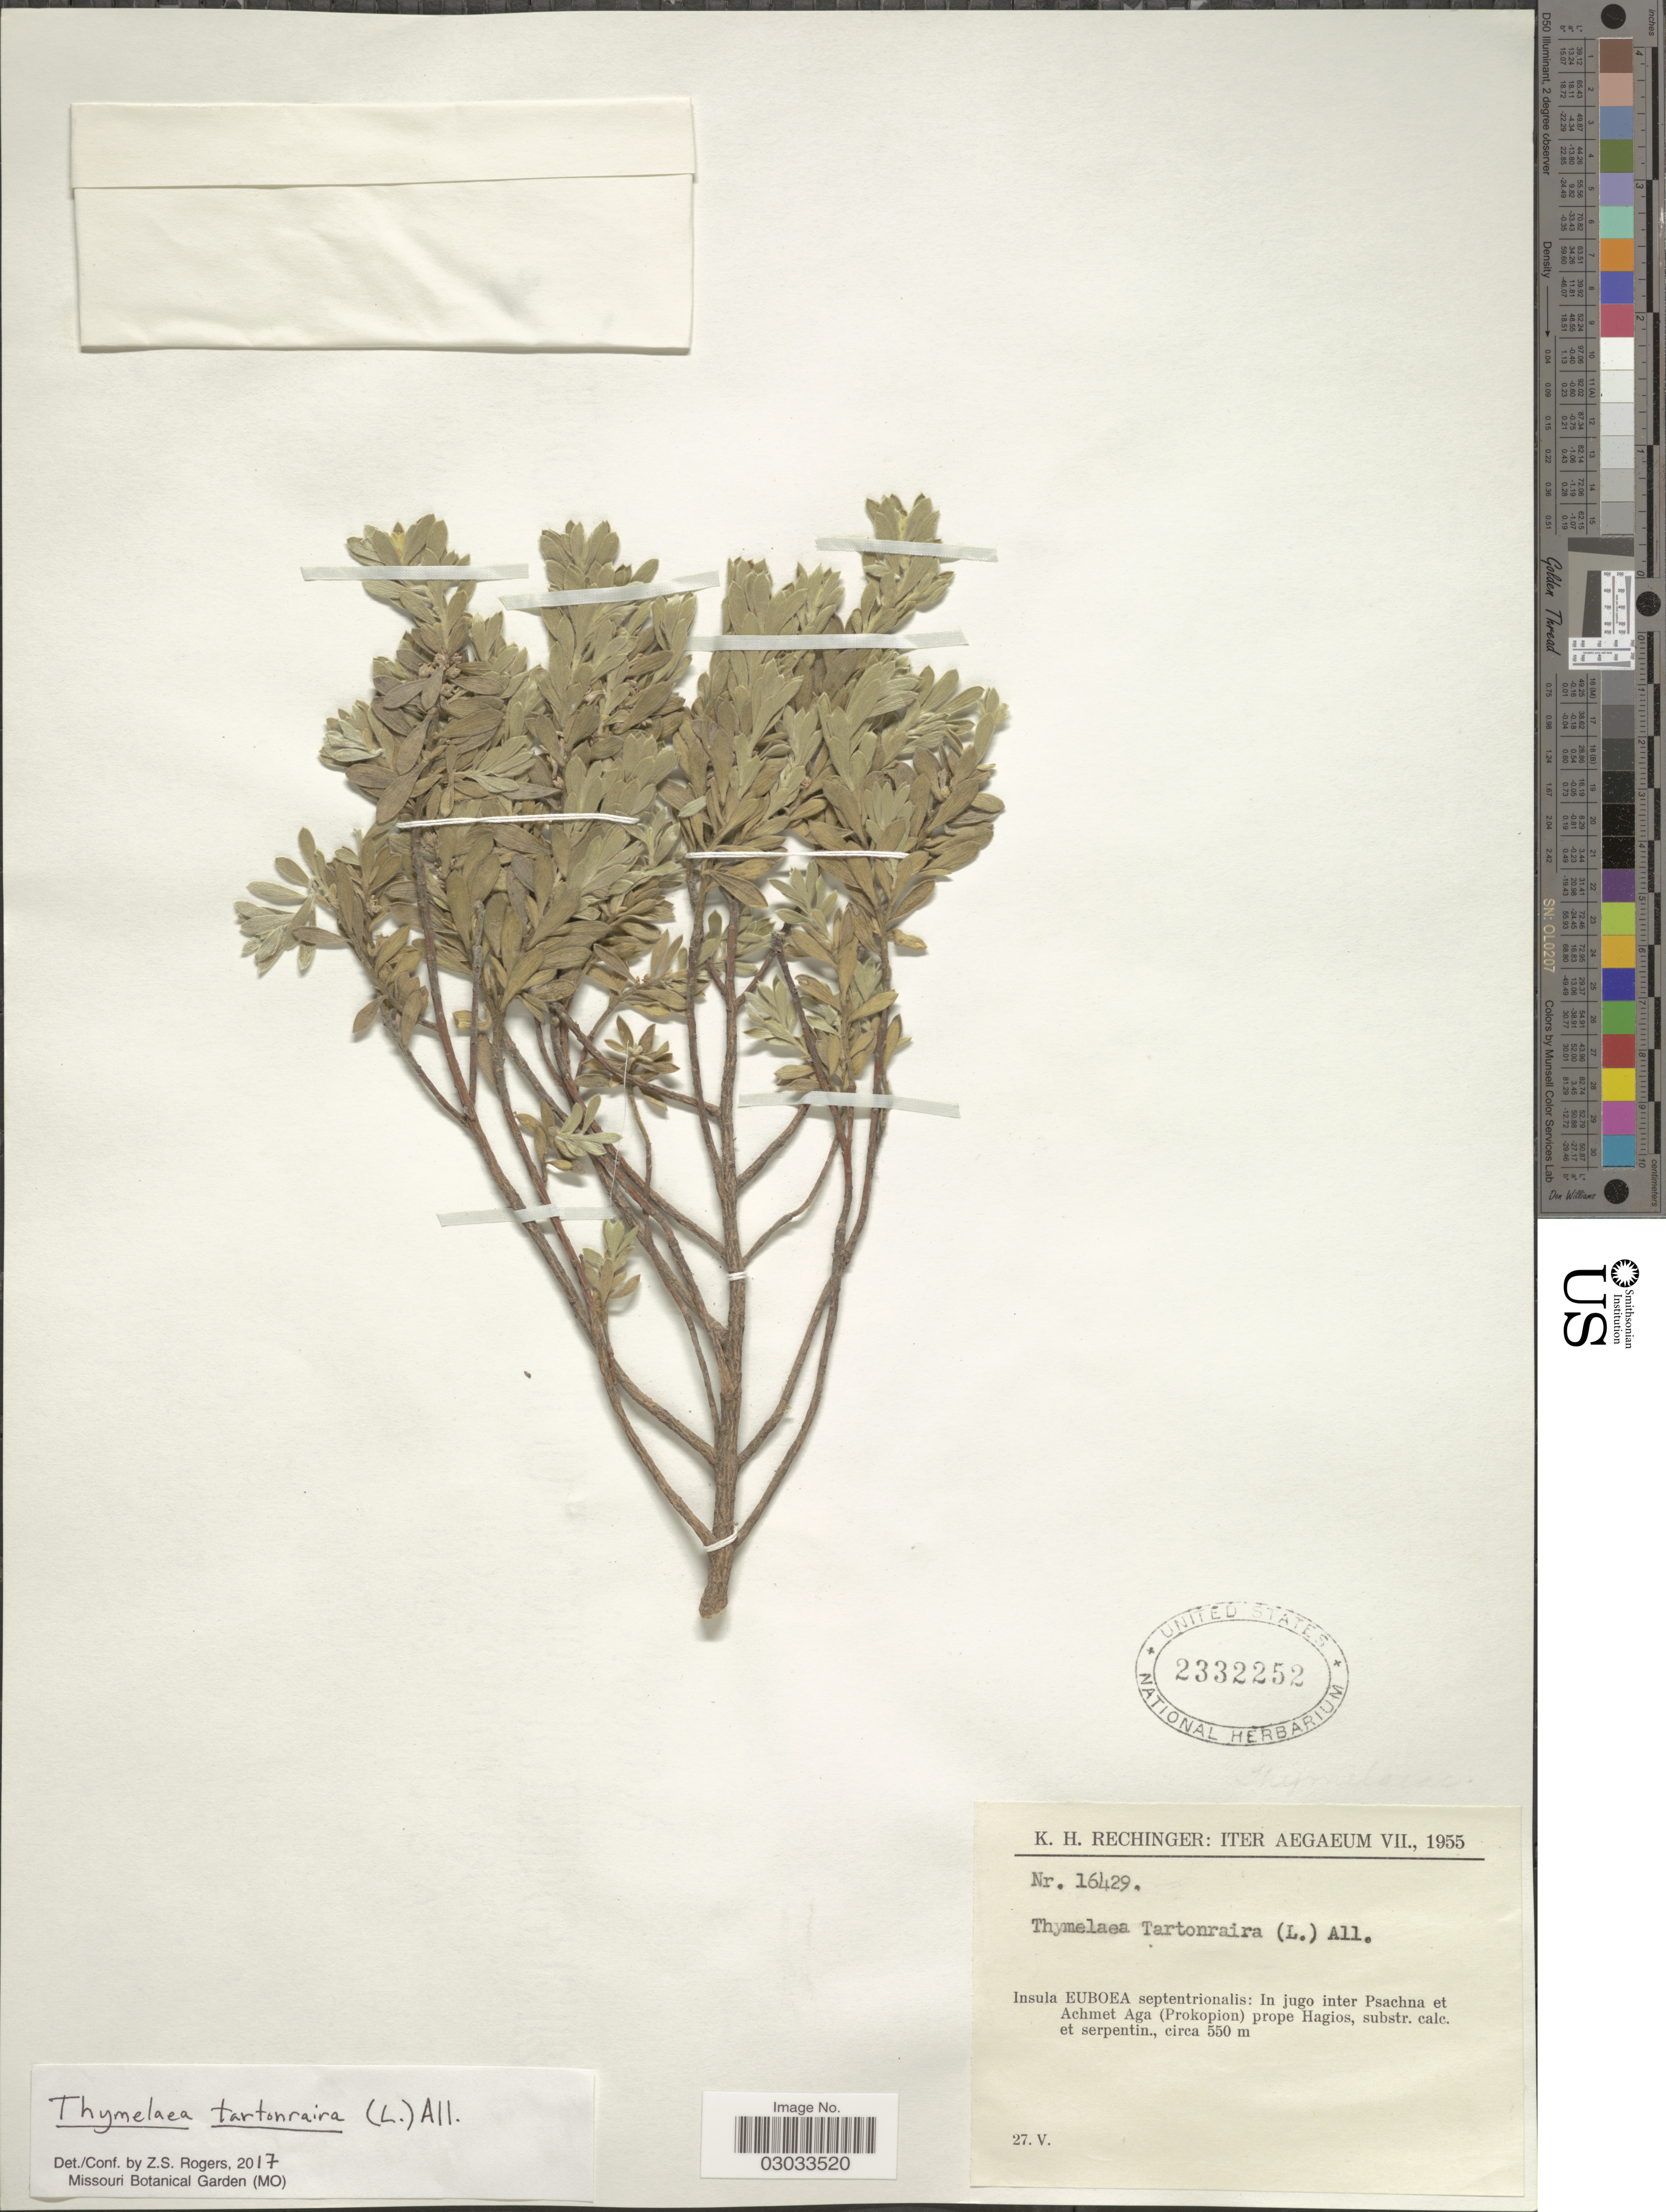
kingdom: Plantae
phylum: Tracheophyta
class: Magnoliopsida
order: Malvales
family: Thymelaeaceae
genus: Thymelaea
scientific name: Thymelaea tartonraira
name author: (L.) All.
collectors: K. H. Rechinger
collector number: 16429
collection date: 1955-05-27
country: Greece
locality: Insula EUBOEA septentrionalis: In jugo inter Psachna et Achmet Aga (Prokopion) prope Hagios, substr. calc. et serpentin.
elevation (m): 550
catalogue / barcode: US 2332252